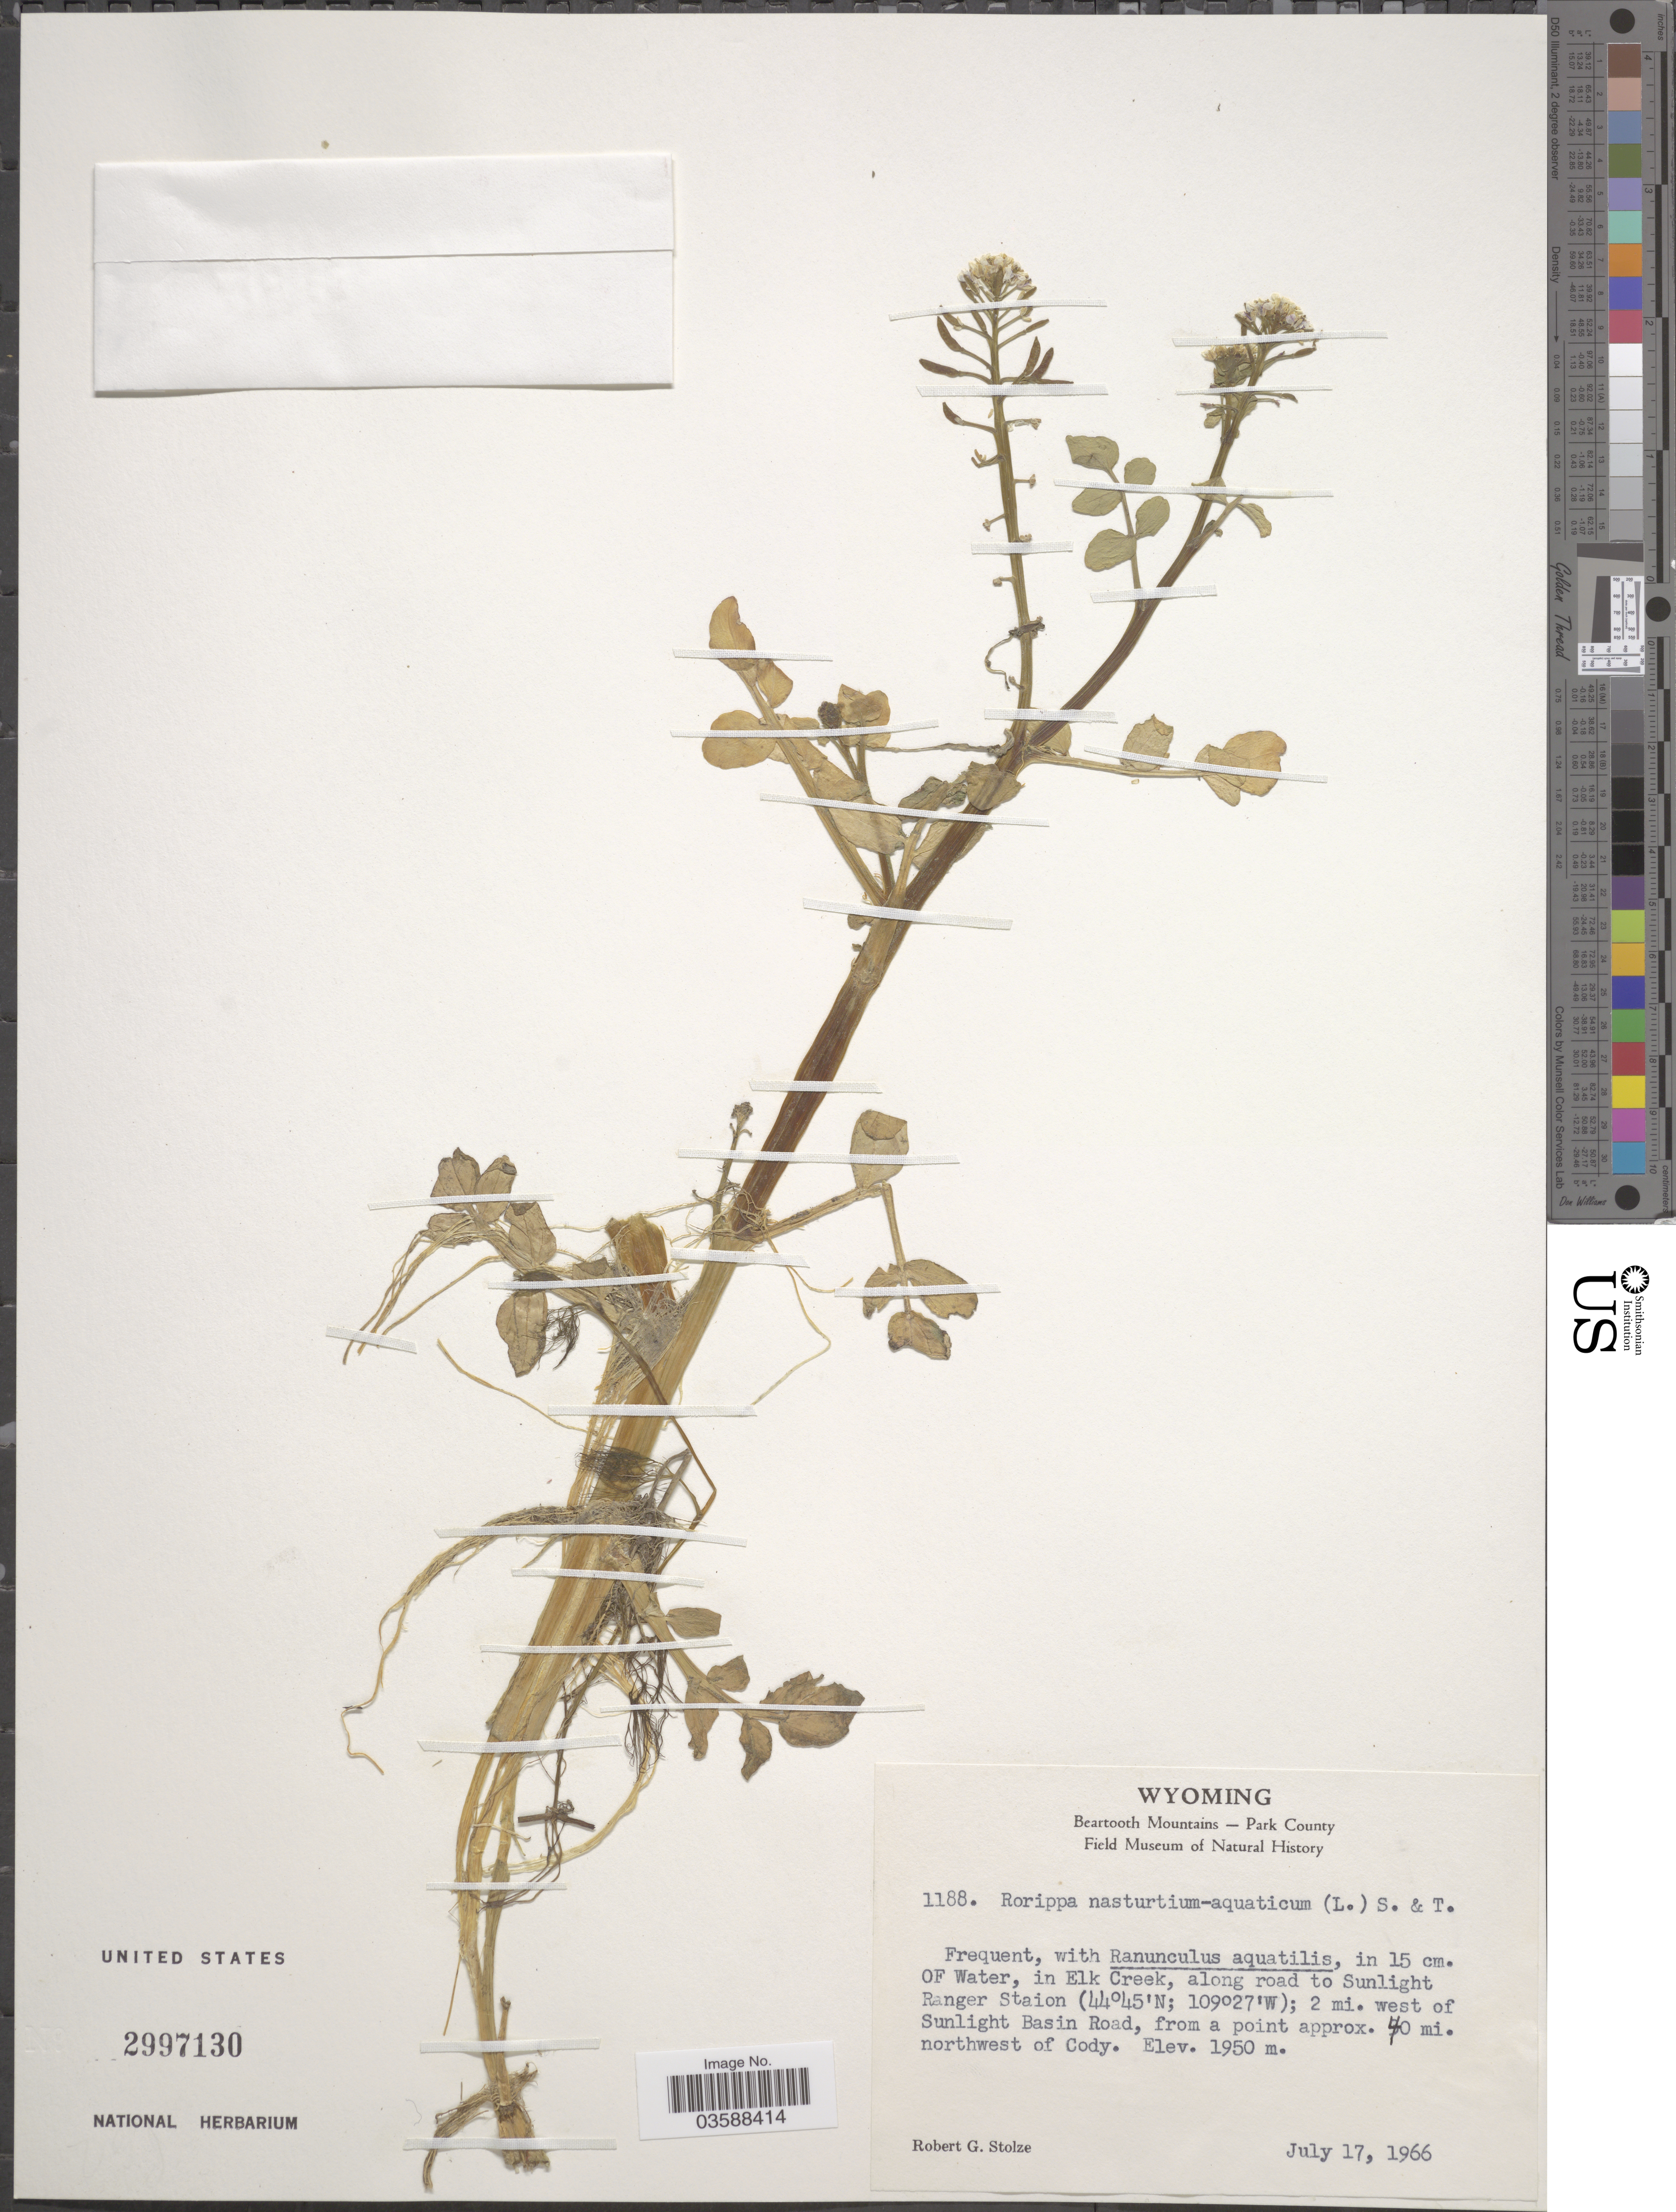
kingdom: Plantae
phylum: Tracheophyta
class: Magnoliopsida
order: Brassicales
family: Brassicaceae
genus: Nasturtium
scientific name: Nasturtium officinale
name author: R. Br.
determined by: Strong, M. T., (US), Smithsonian Institution - National Museum of Natural History (UNITED STATES)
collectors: R. G. Stolze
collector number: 1188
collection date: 1966-07-17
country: United States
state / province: Wyoming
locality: Beartooth Mountains - Park County; Elk Creek, along the road to Sunlight Ranger Staion; 2 mi. west of Sunlight Basin Road, from a point approx 40mi. northwest of Cody.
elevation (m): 1950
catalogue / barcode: US 2997130